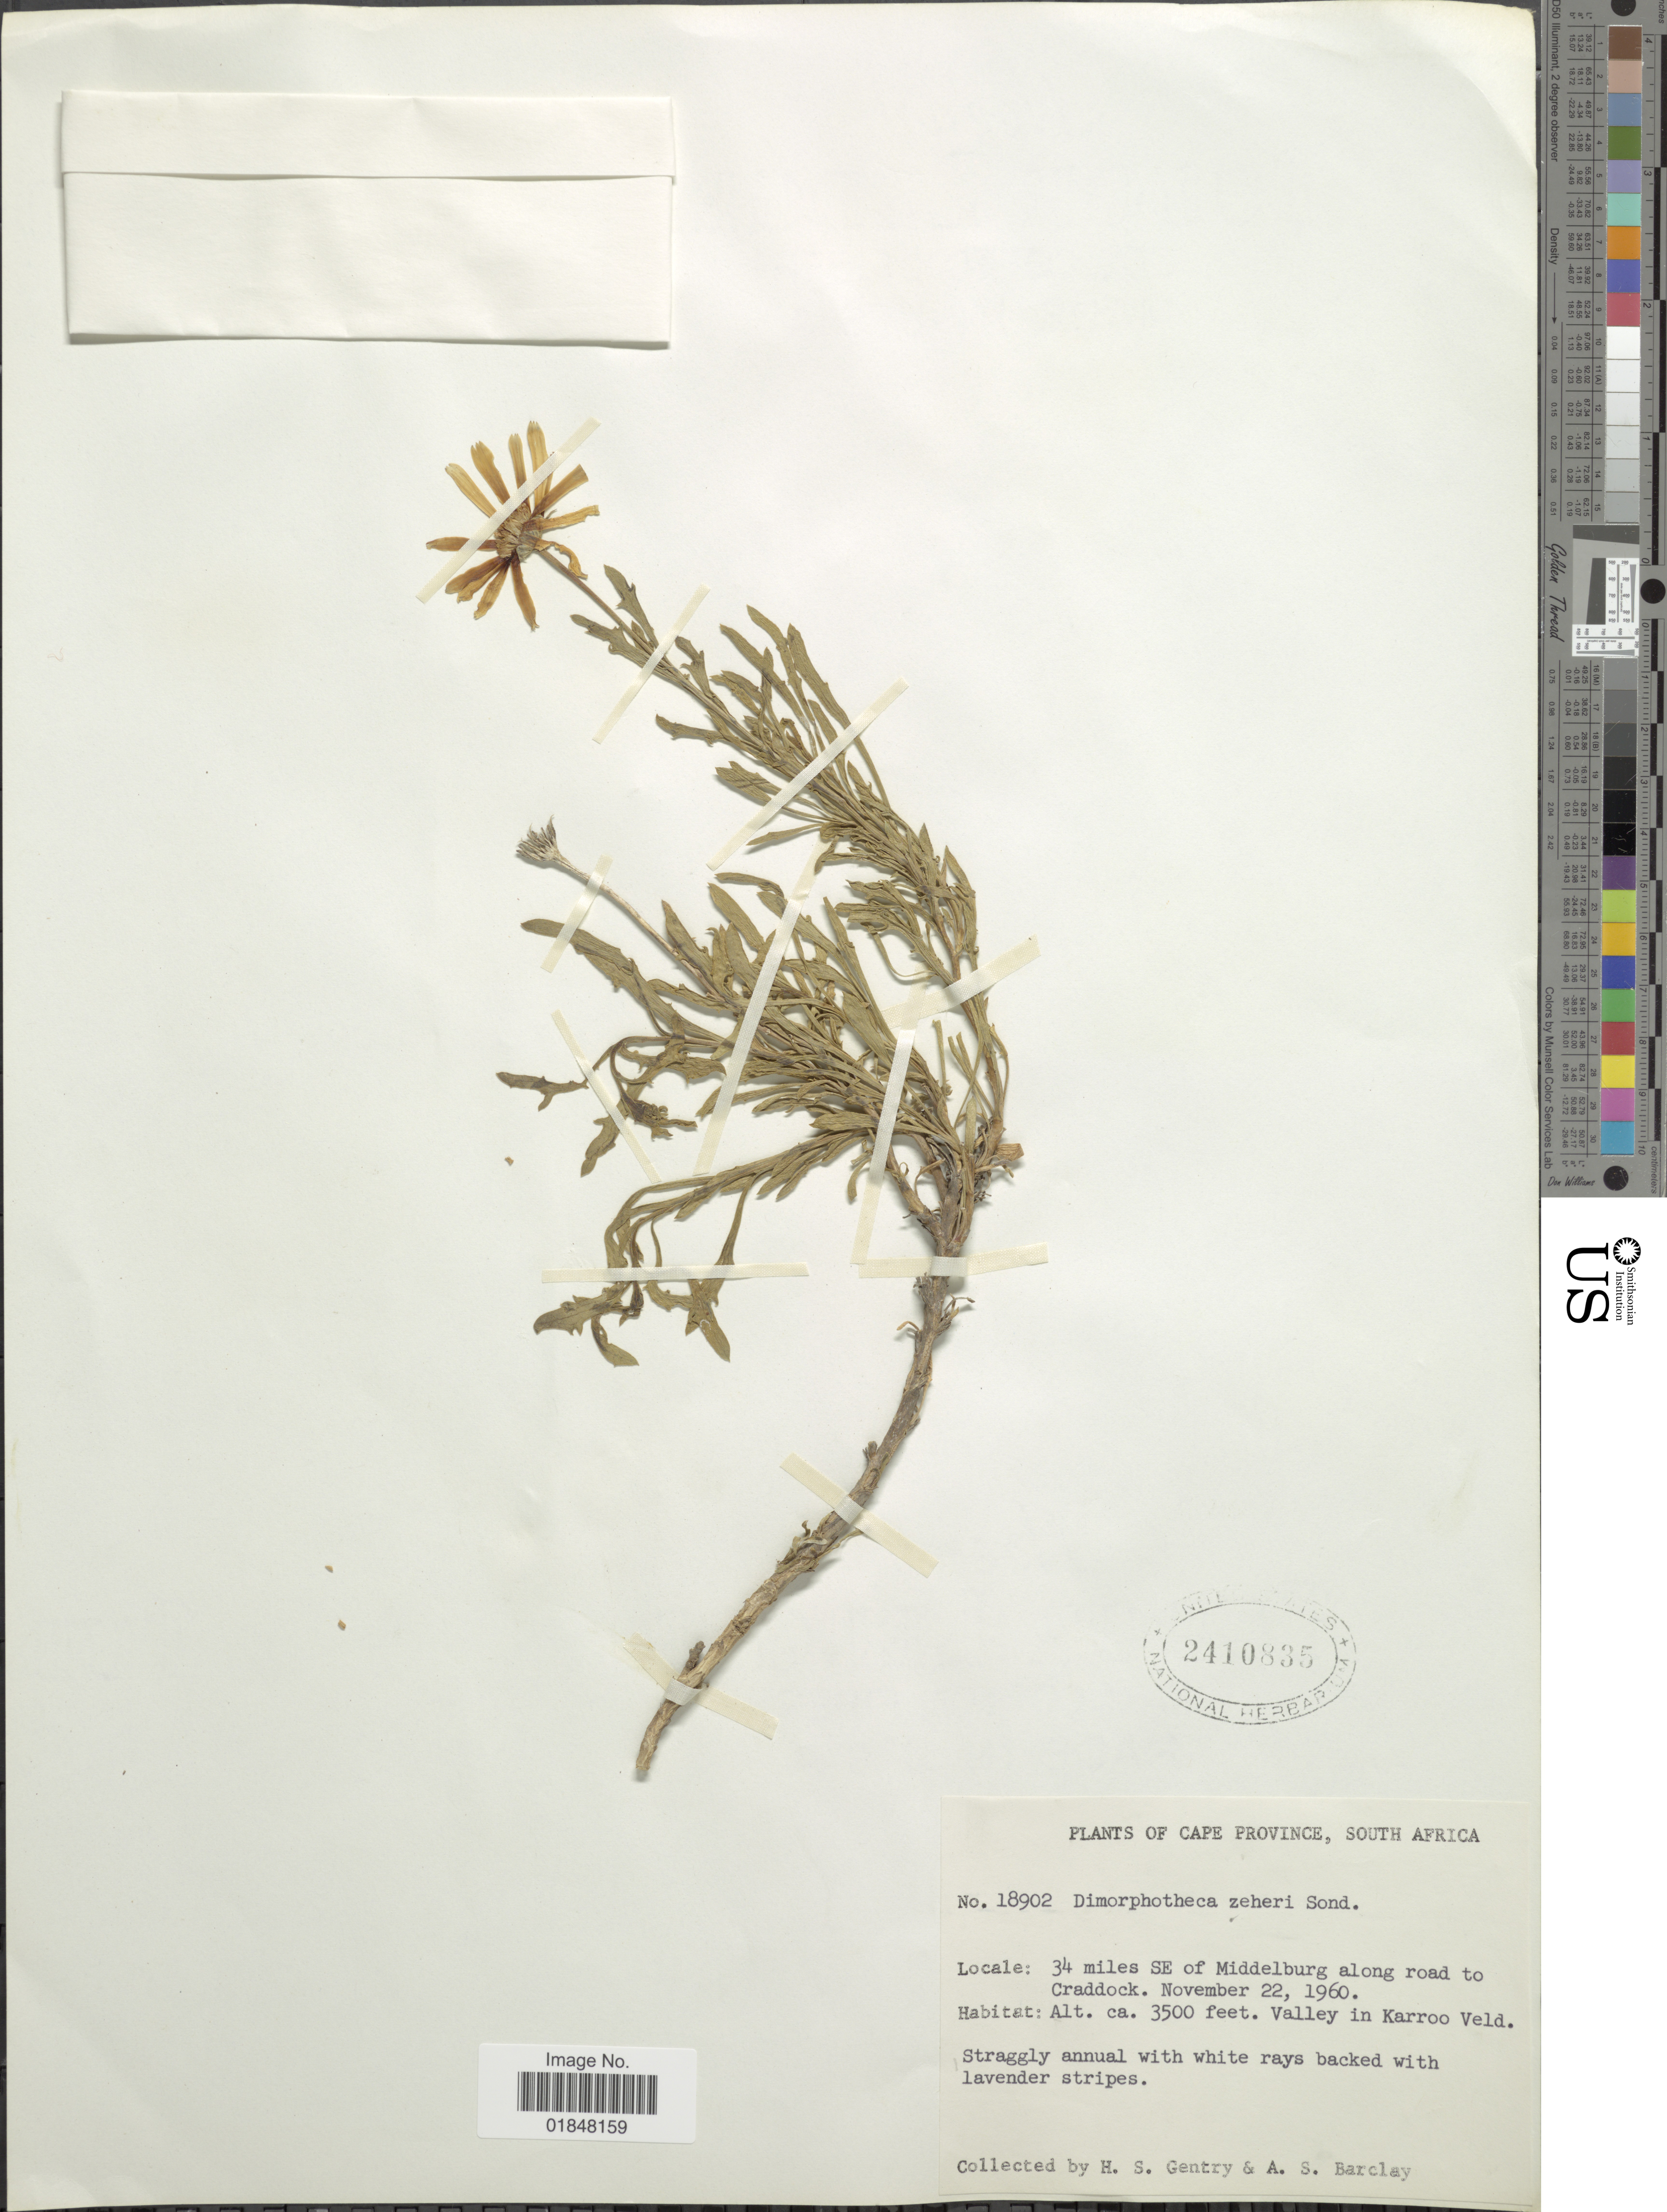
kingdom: Plantae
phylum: Tracheophyta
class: Magnoliopsida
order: Asterales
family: Asteraceae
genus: Dimorphotheca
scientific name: Dimorphotheca zeyheri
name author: (Aiton) B. Nord.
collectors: H. S. Gentry & A. S. Barclay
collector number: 18902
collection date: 1960-11-22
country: South Africa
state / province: Eastern Cape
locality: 34 miles SE of Middelburg along road to Craddock. Valley in Karroo Veld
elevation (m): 1067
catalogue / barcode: US 2410835